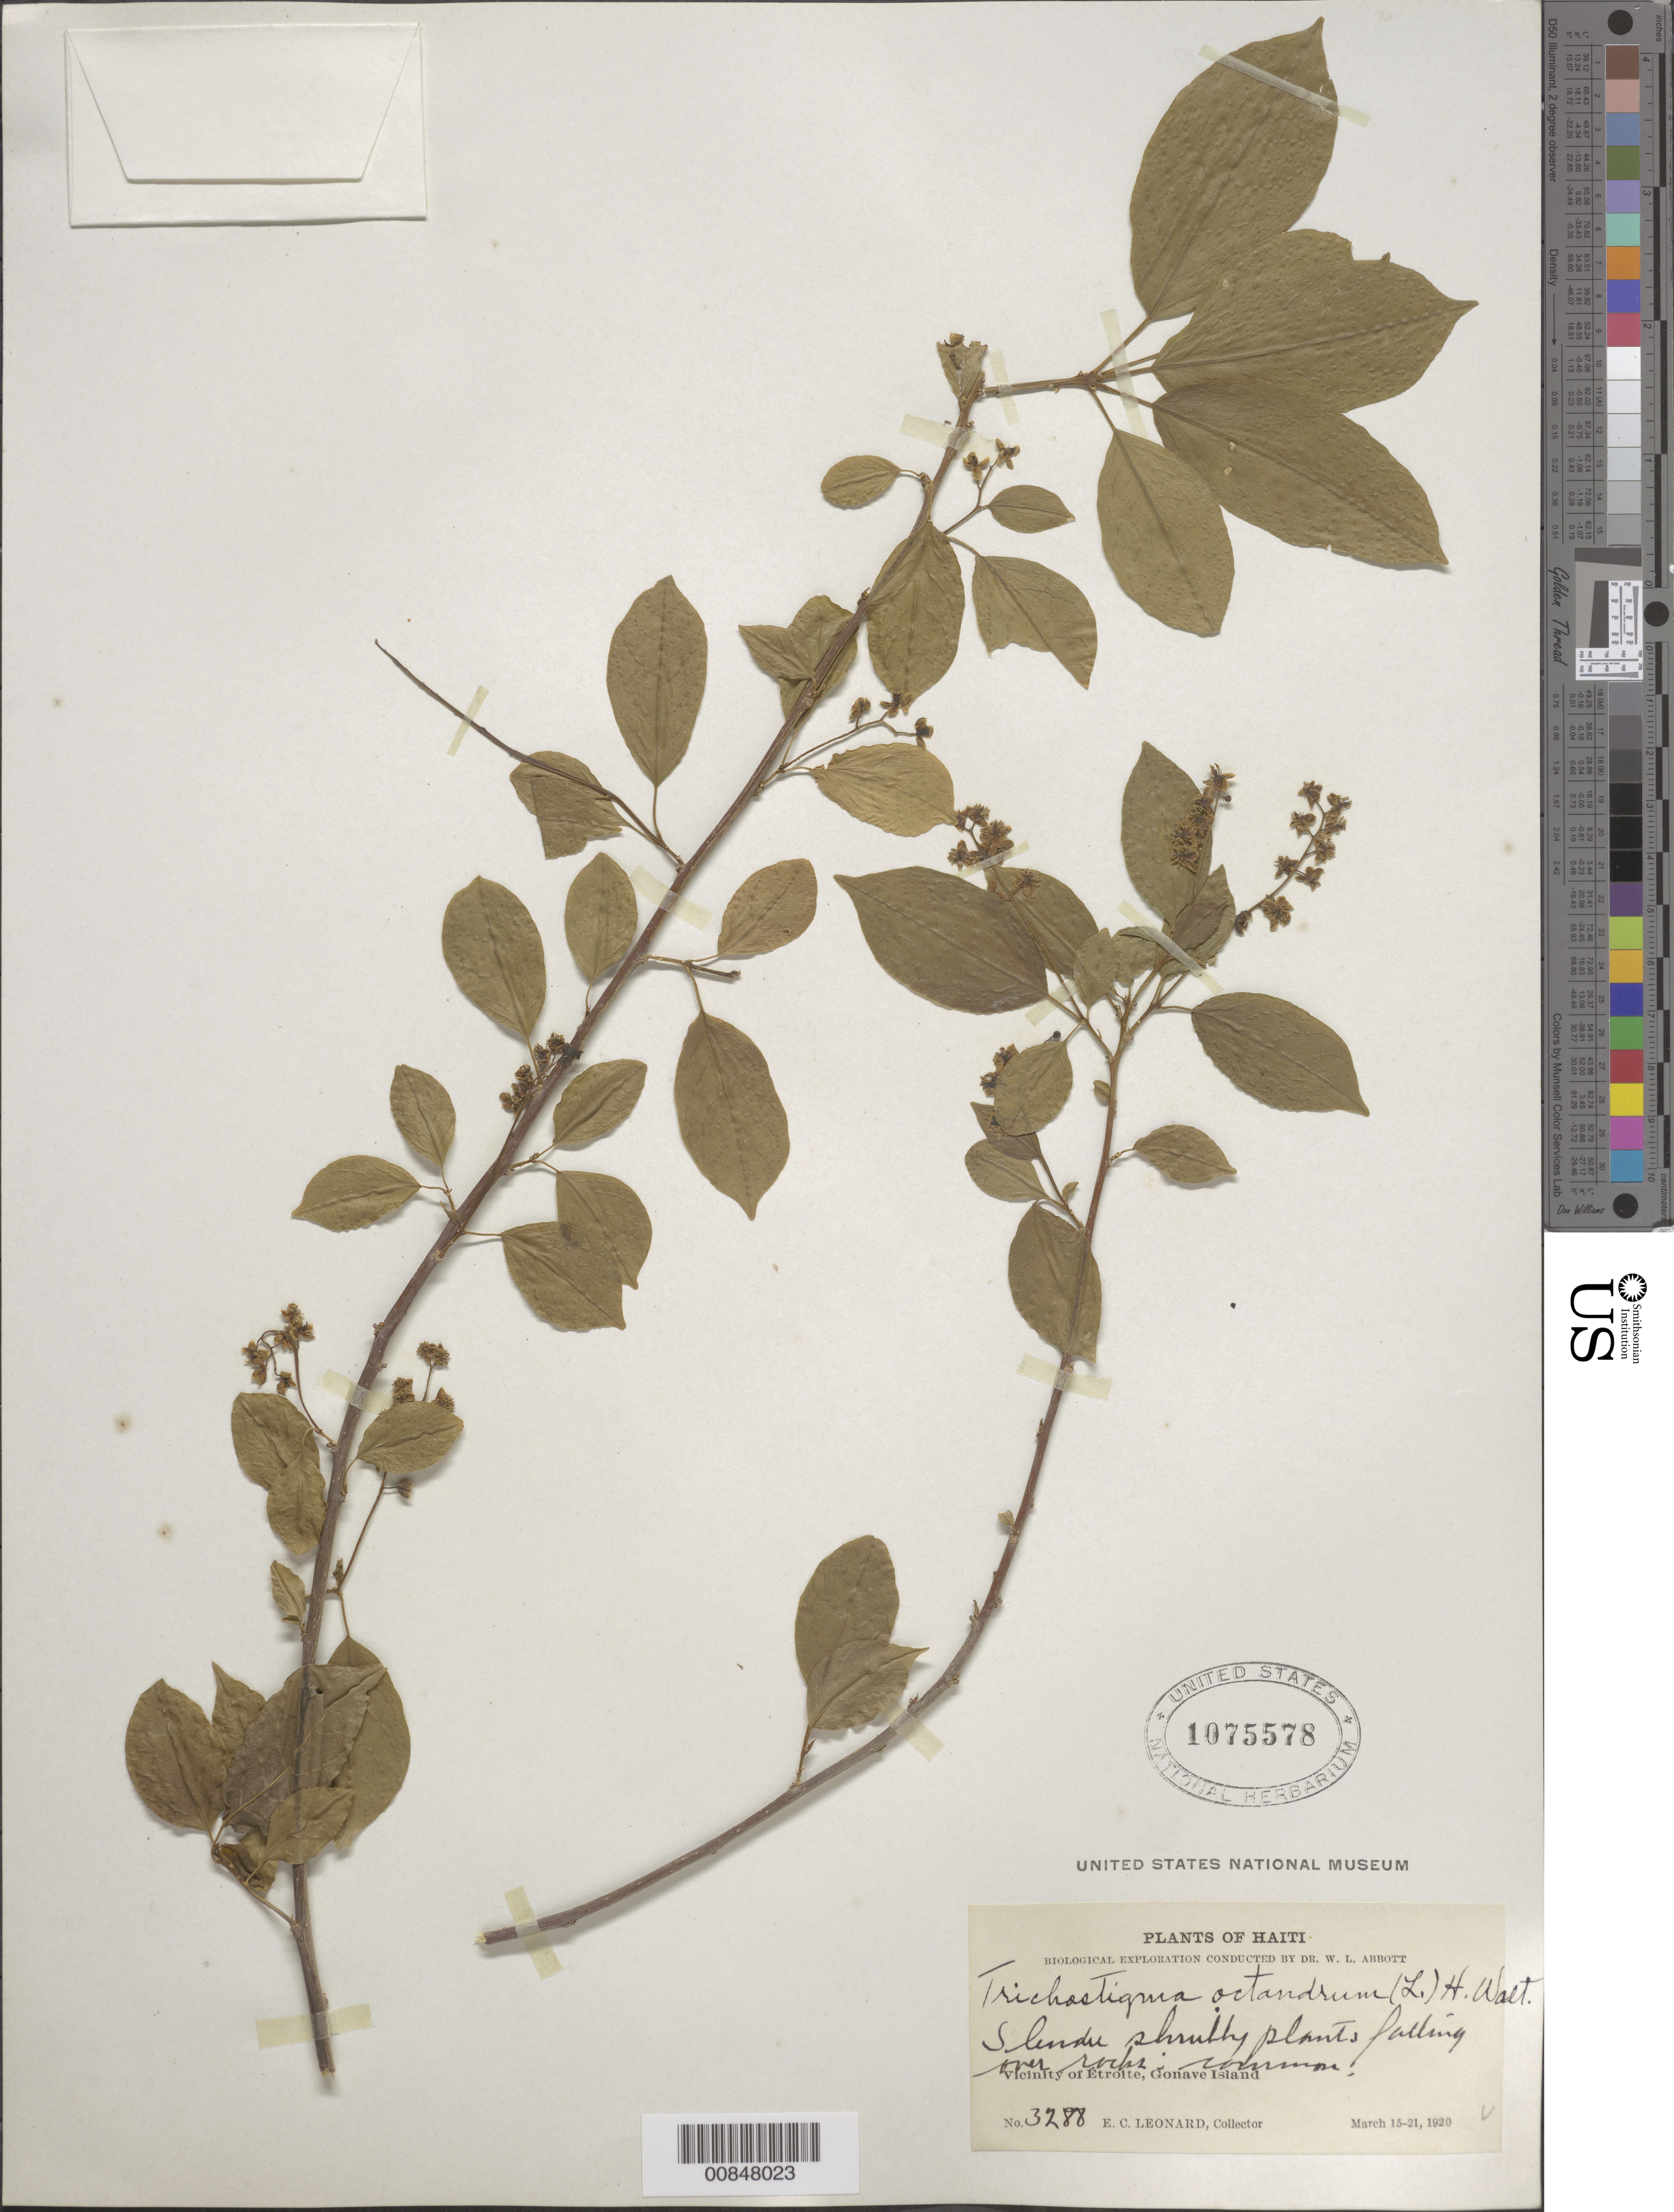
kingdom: Plantae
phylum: Tracheophyta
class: Magnoliopsida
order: Caryophyllales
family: Phytolaccaceae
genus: Trichostigma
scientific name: Trichostigma octandrum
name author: (L.) H. Walter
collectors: E. C. Leonard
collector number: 3288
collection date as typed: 15 Mar 1920 to 21 Mar 1920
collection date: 1920-03-15/1920-03-21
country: Haiti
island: Gonave I.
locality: Vicinity of Étroite, Gonave Island.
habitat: Falling over rocks.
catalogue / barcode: US 1075578